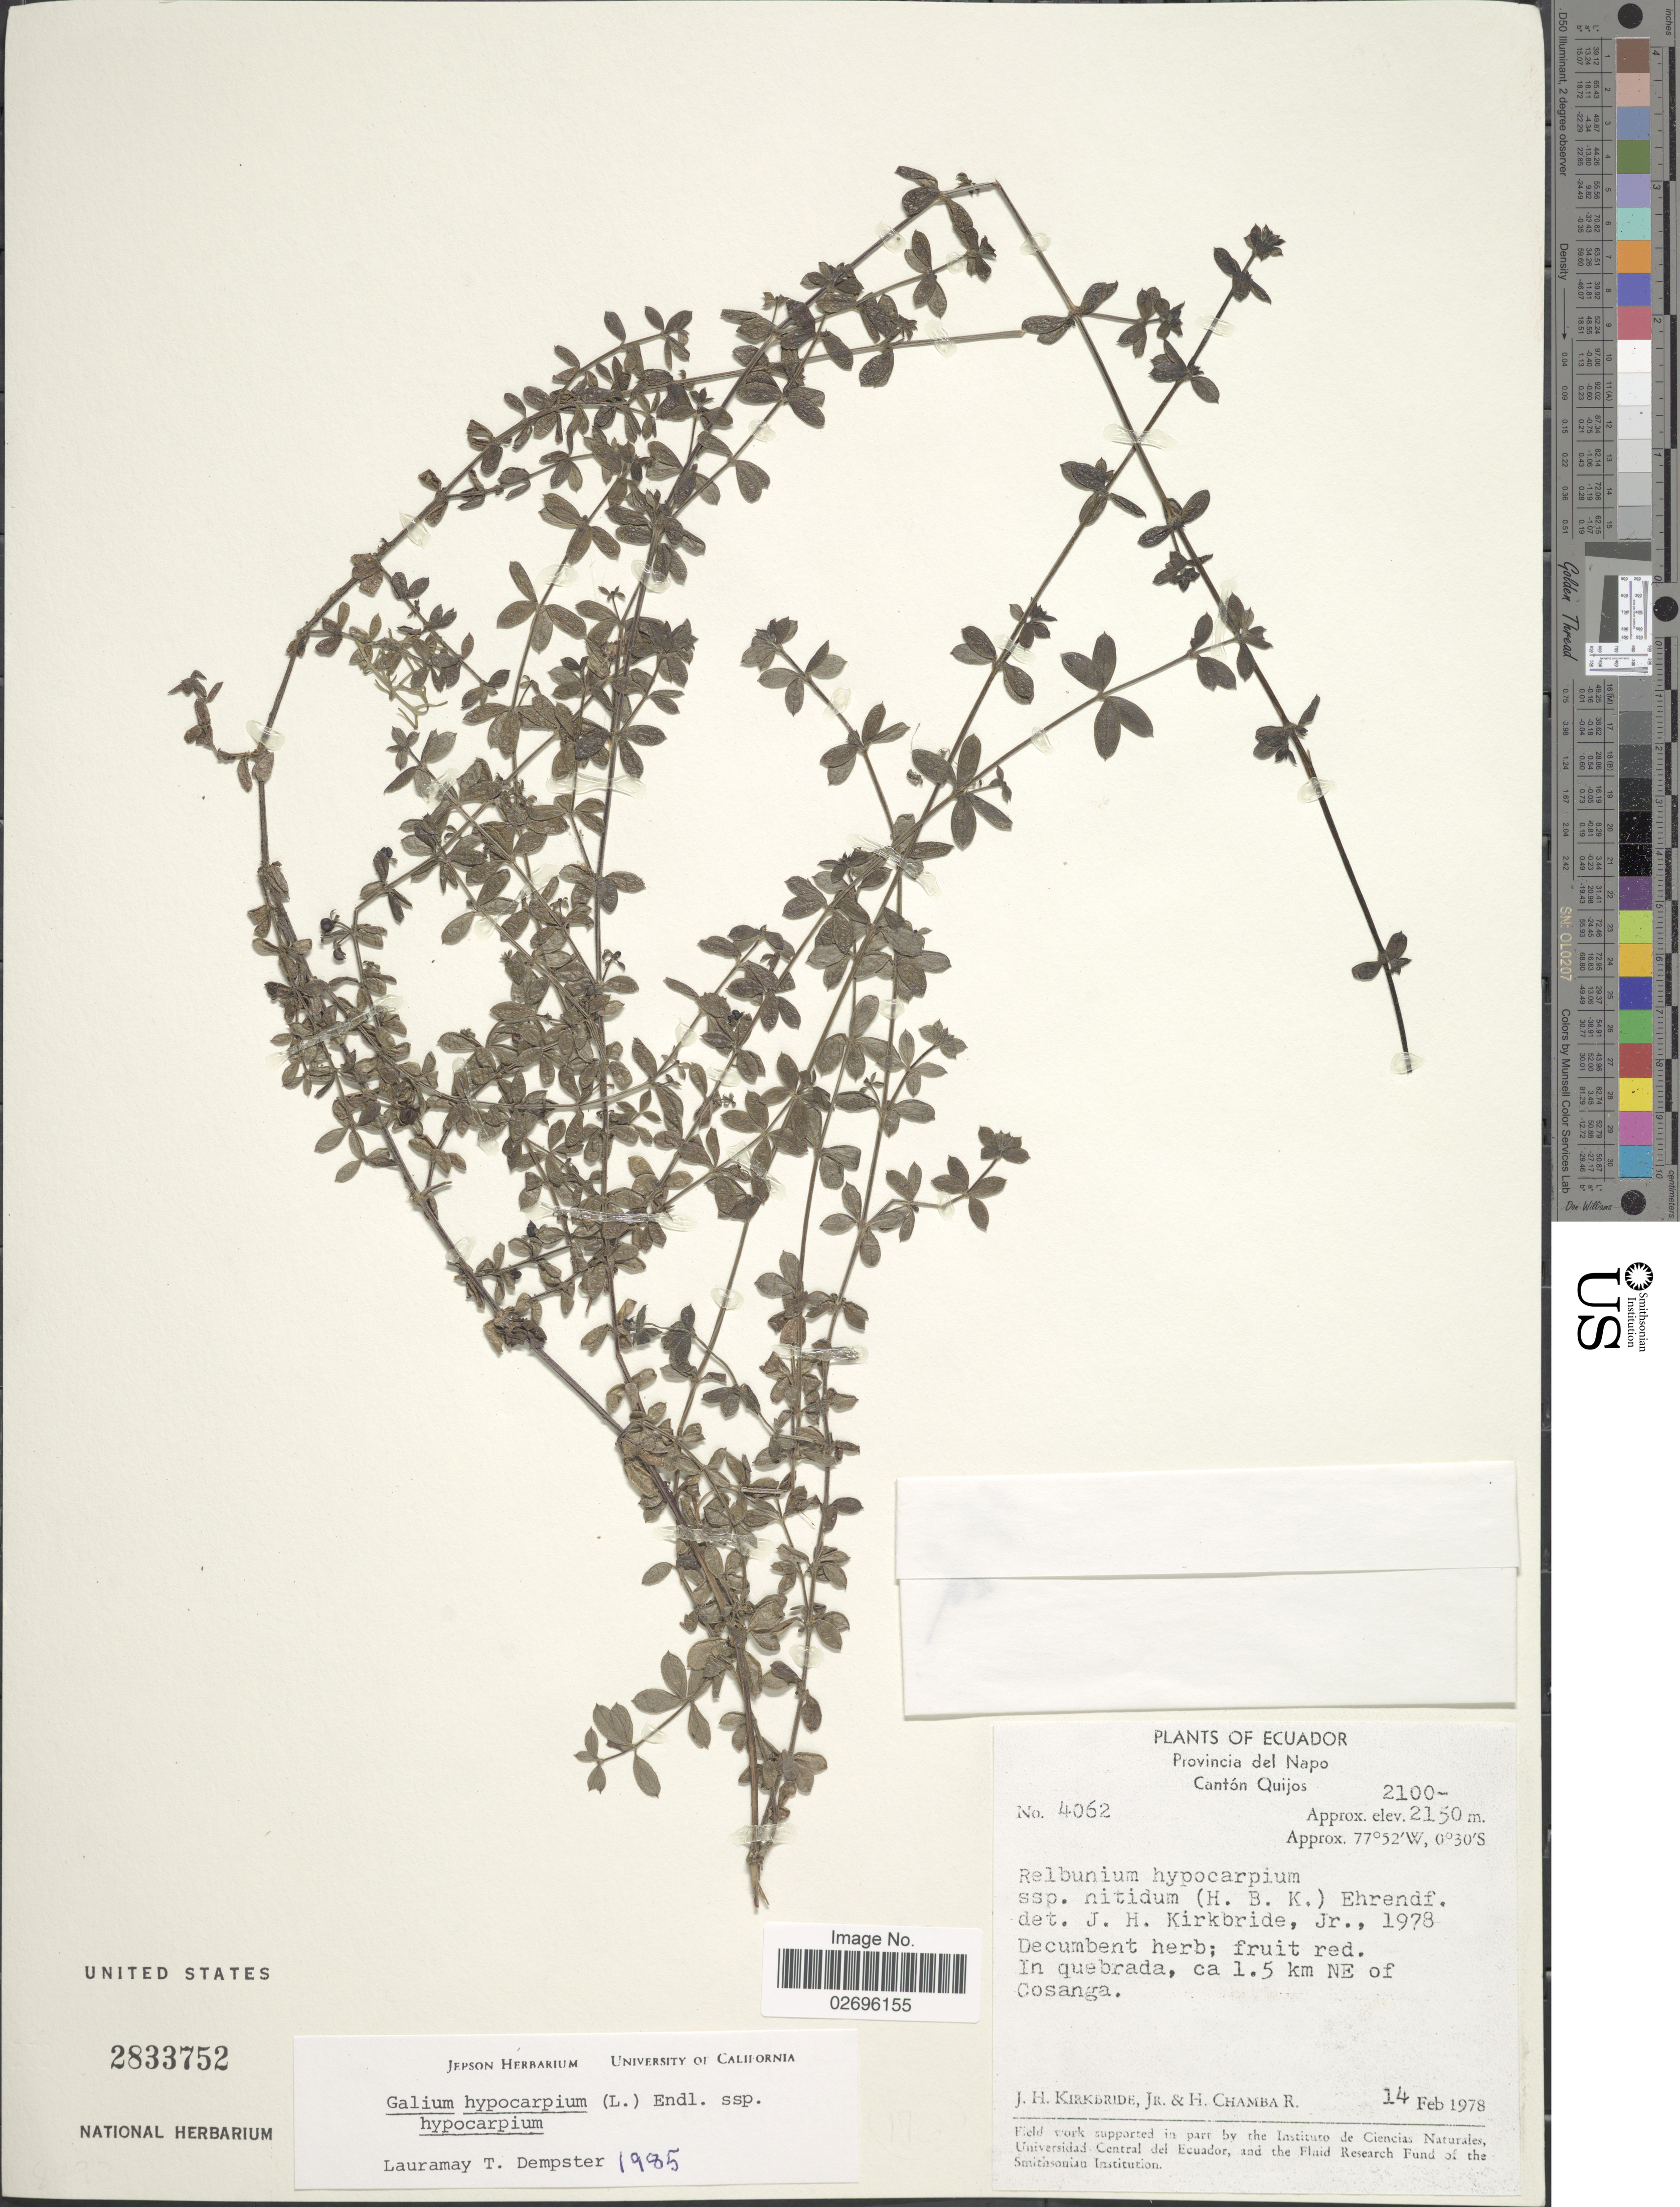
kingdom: Plantae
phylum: Tracheophyta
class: Magnoliopsida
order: Gentianales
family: Rubiaceae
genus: Galium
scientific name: Galium hypocarpium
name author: (L.) Endl. ex Griseb.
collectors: J. H. Kirkbride & H. Chamba R.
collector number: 4062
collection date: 1978-02-14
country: Ecuador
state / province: Napo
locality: Cantón Quijos. In quebrada, ca 1.5 km NE of Cosanga.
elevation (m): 2100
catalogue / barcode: US 2833752